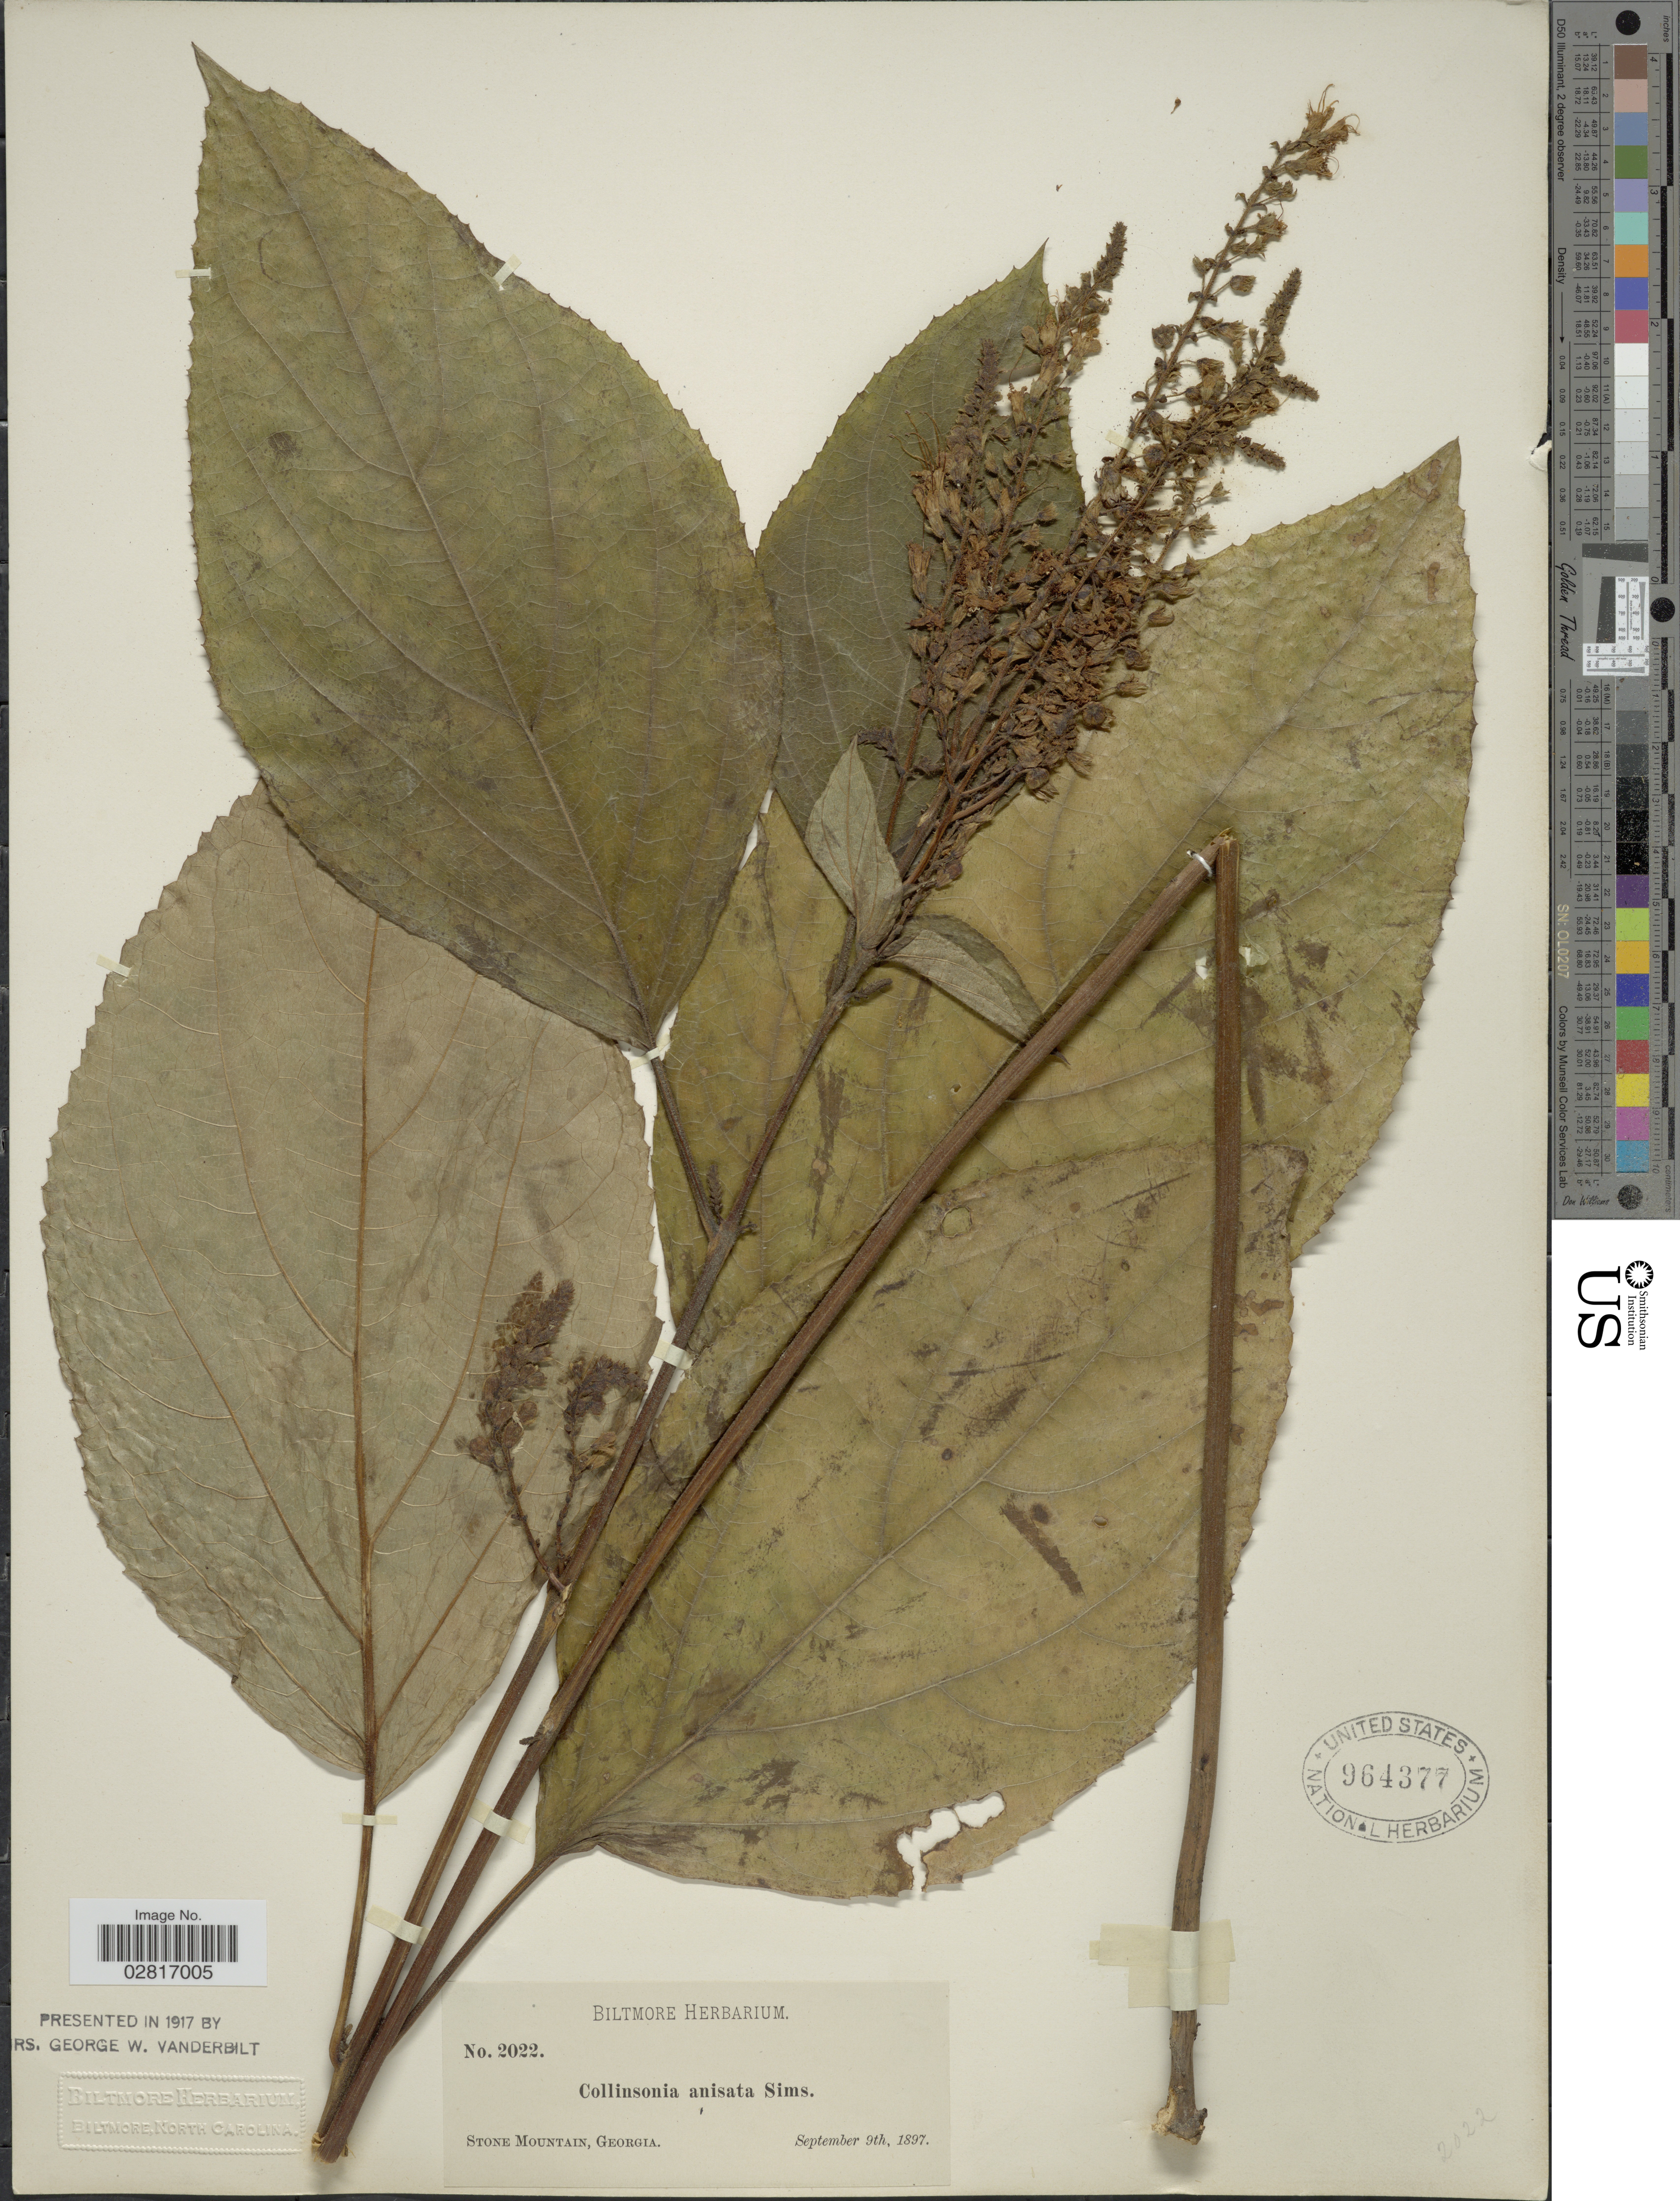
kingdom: Plantae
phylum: Tracheophyta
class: Magnoliopsida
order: Lamiales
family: Lamiaceae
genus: Collinsonia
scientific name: Collinsonia anisata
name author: Sims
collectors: ex herb. Biltmore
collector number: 2022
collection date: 1897-09-09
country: United States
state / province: Georgia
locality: Stone Mountain.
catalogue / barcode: US 964377